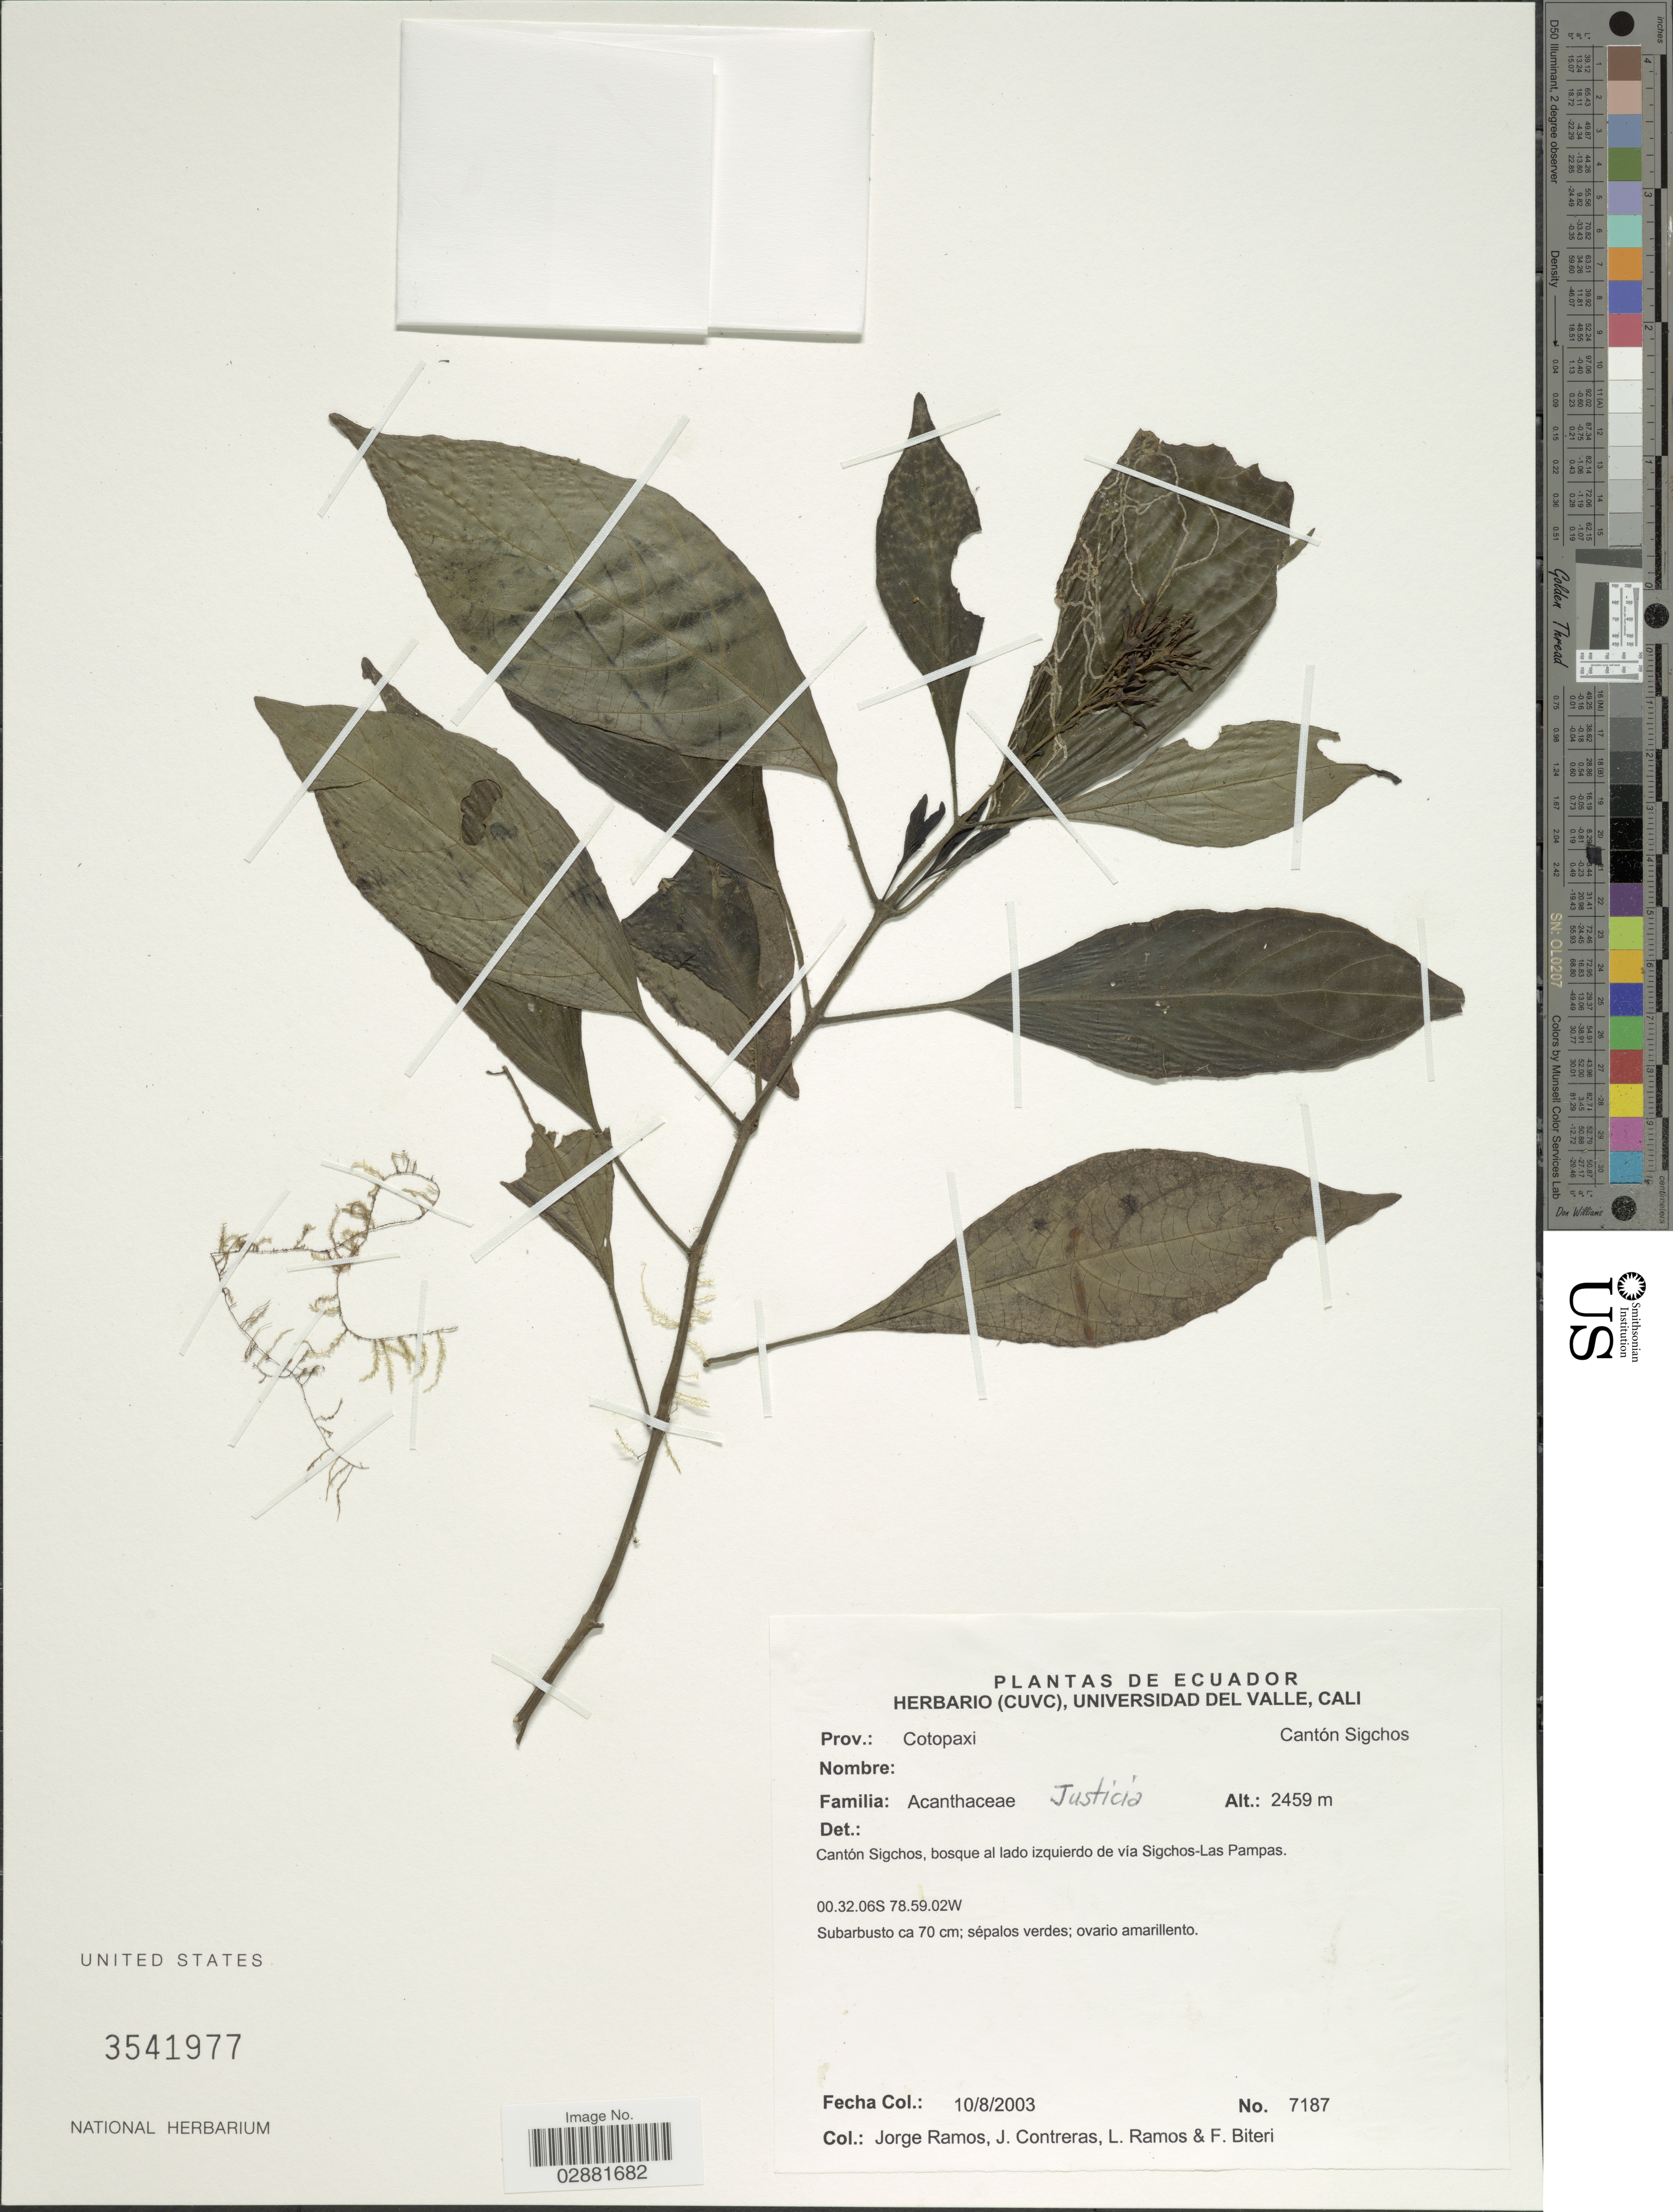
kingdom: Plantae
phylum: Tracheophyta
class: Magnoliopsida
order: Lamiales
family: Acanthaceae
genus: Justicia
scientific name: Justicia sp.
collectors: J. Ramos, J. Contreras, L. Ramos & F. Biteri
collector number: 7187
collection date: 2003-08-10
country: Ecuador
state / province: Cotopaxi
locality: Cantón Sigchos, Cantón Sigchos, bosque al lado izquierdo de via Sigchos-Las Pampas.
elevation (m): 2459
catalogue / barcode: US 3541977